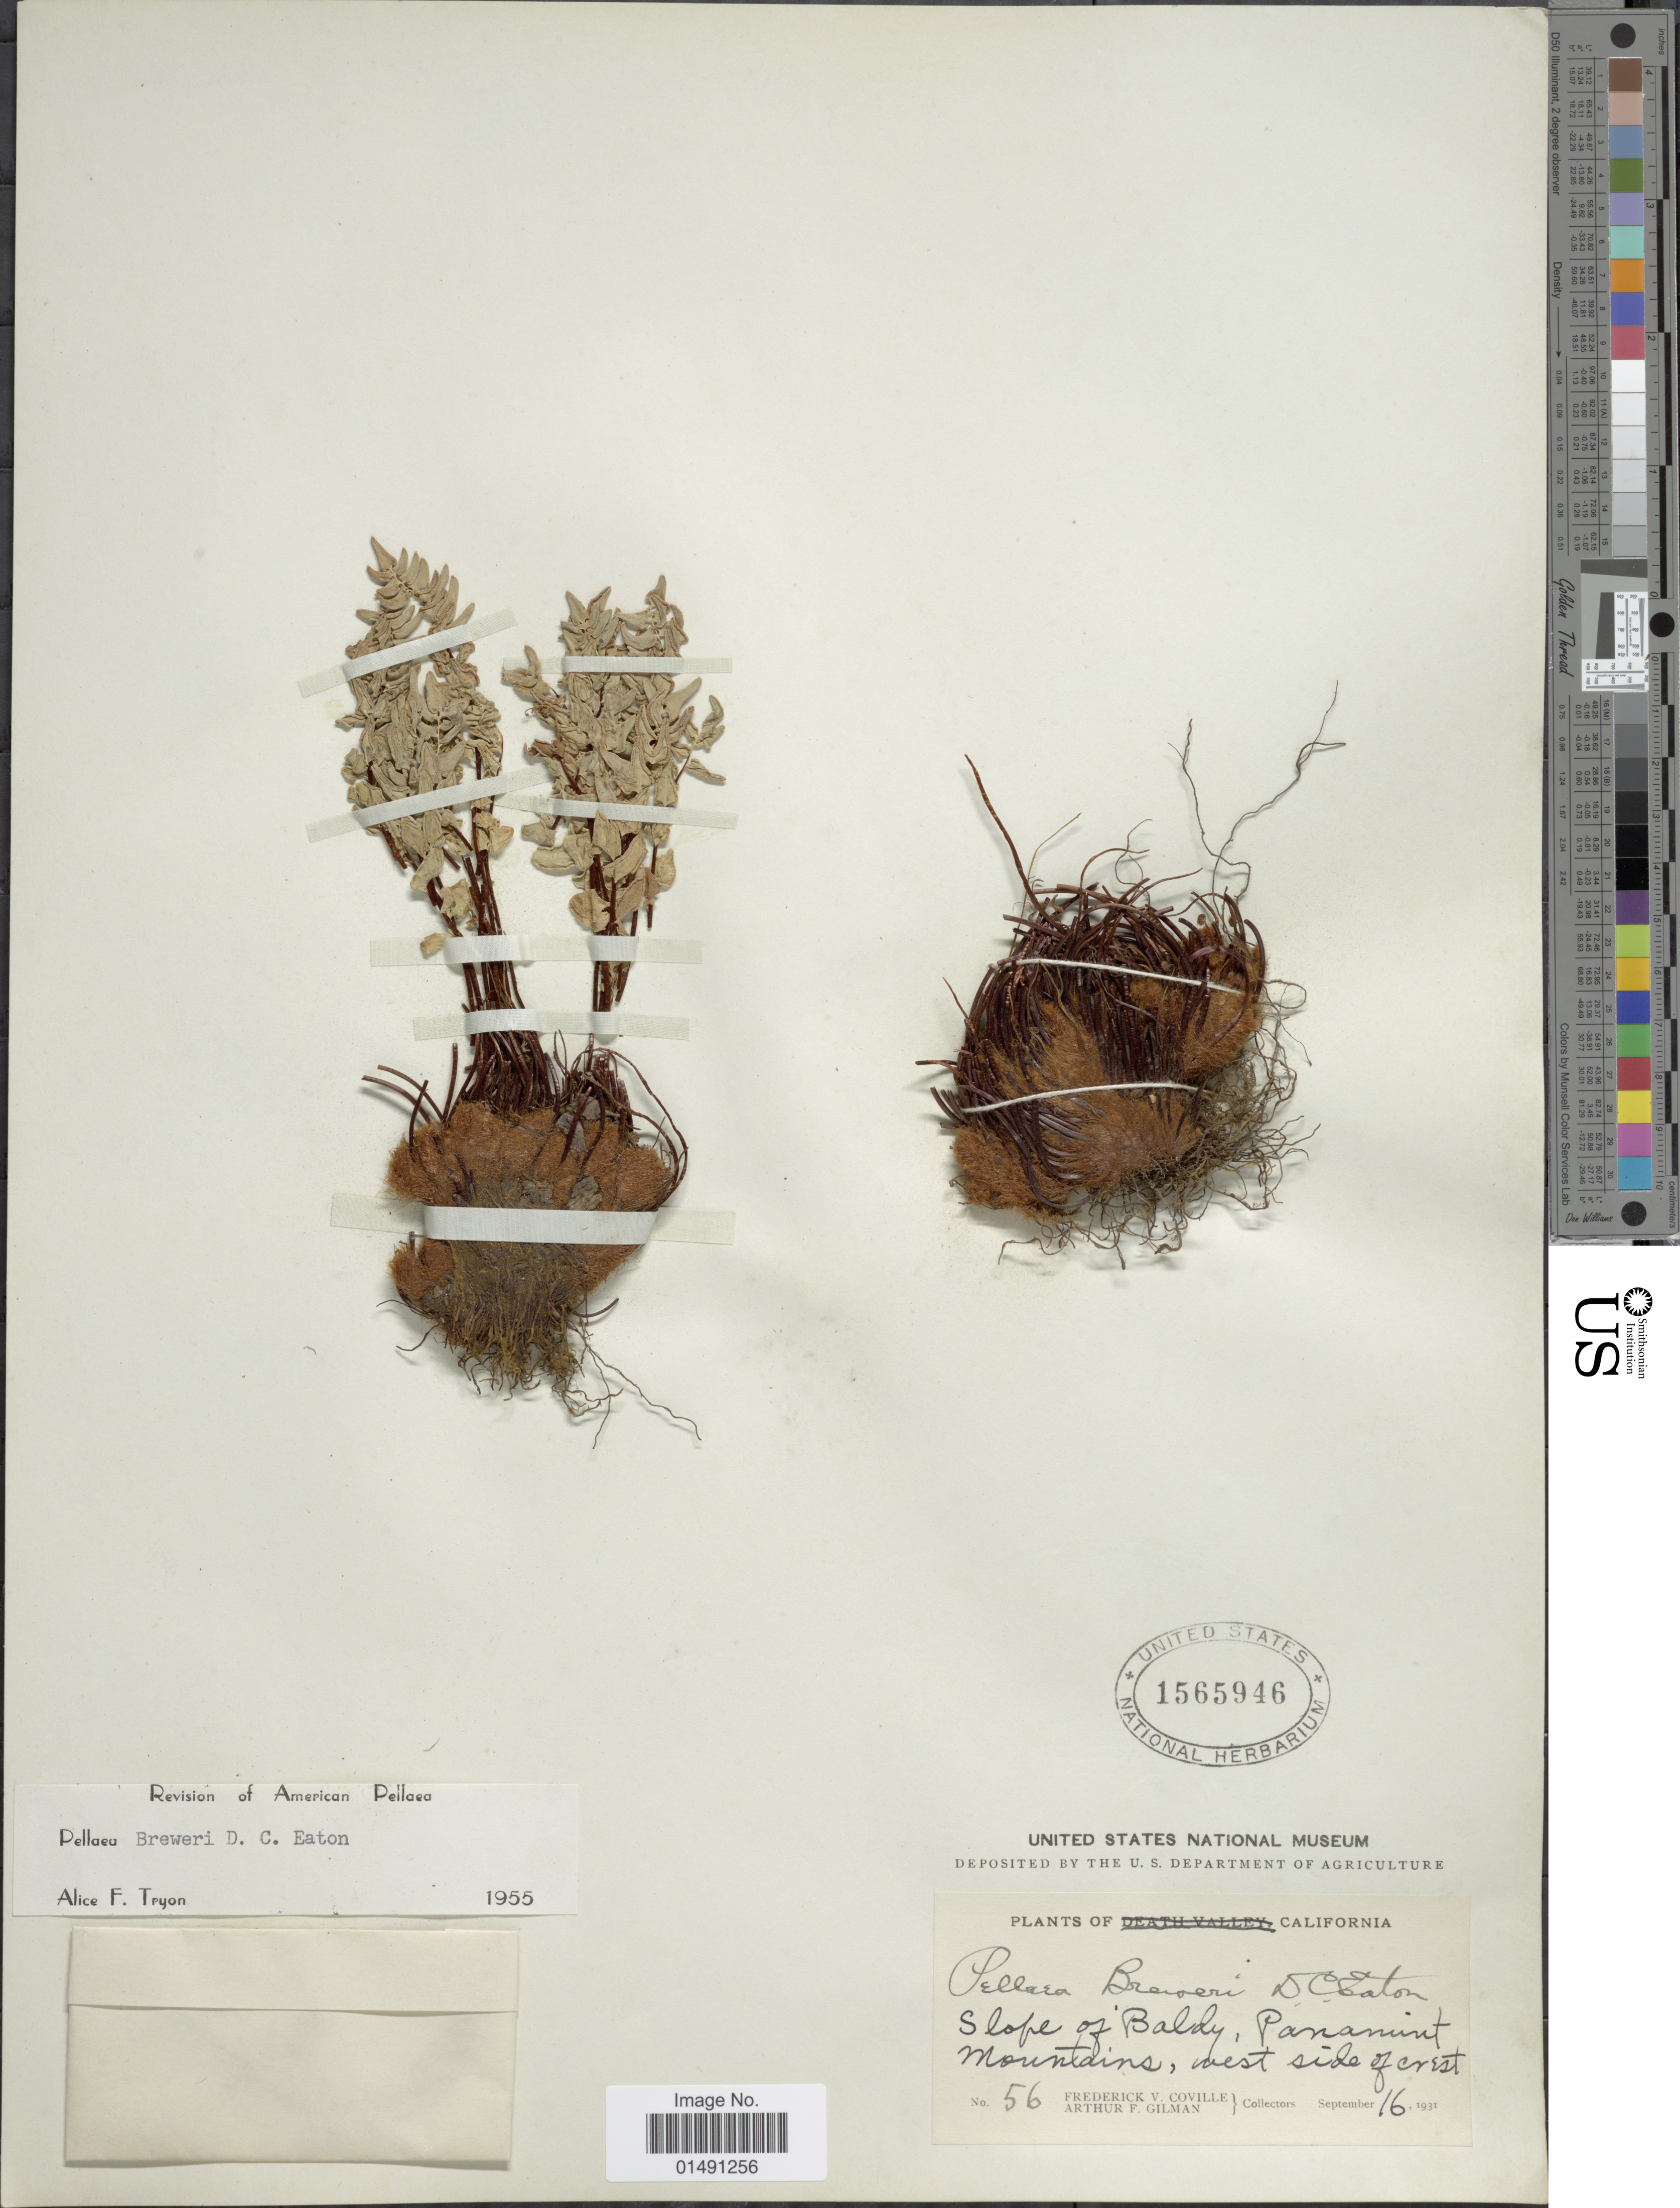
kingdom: Plantae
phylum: Tracheophyta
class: Polypodiopsida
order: Polypodiales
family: Pteridaceae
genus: Pellaea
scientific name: Pellaea breweri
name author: D.C. Eaton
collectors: F. V. Coville & A. Gilman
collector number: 56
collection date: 1931-09-16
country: United States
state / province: California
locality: Slope of Baldy, Pananunt Mountains, west side of crest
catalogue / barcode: US 1565946